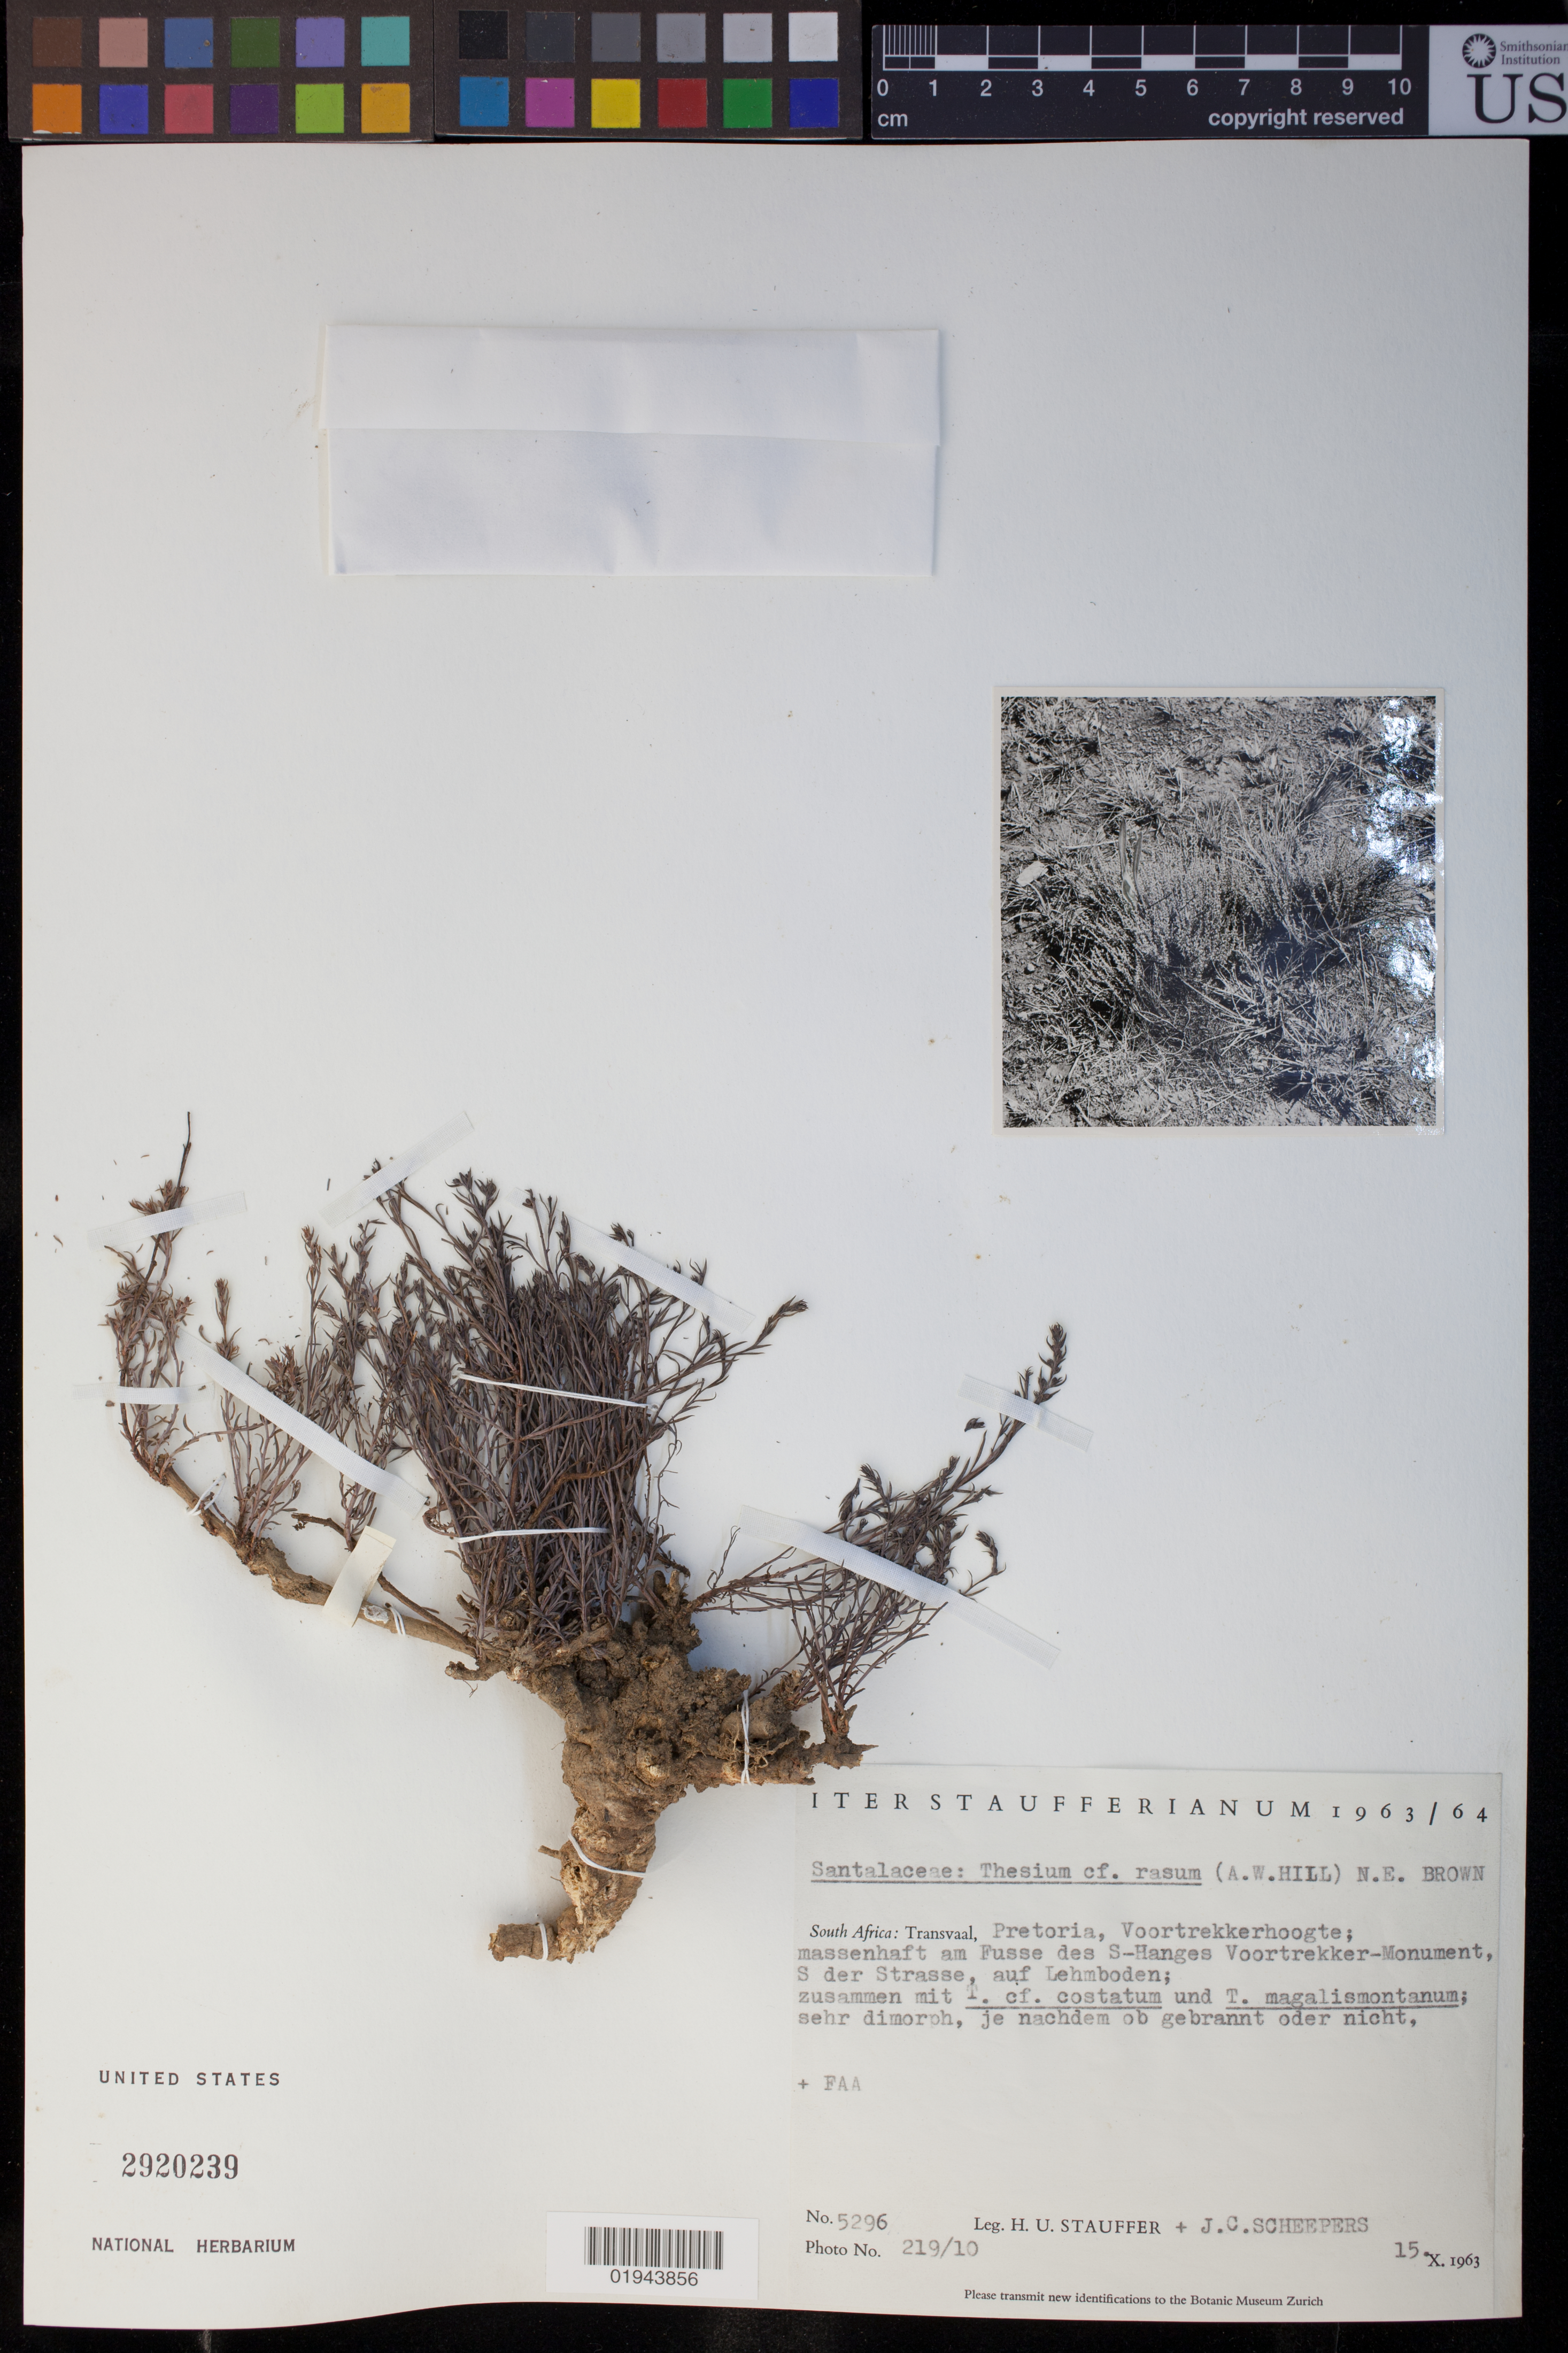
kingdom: Plantae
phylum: Tracheophyta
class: Magnoliopsida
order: Santalales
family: Thesiaceae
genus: Thesium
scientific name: Thesium rasum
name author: N.E. Br.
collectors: H. U. Stauffer & J. Scheepers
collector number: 5296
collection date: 1963-10-15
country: South Africa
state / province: Gauteng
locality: Voortrekkerhoogte; massenhaft am Fusse des S-Hanges Voortrekker-Monument, S der Strasse, auf Lehmboden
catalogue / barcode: US 2920239